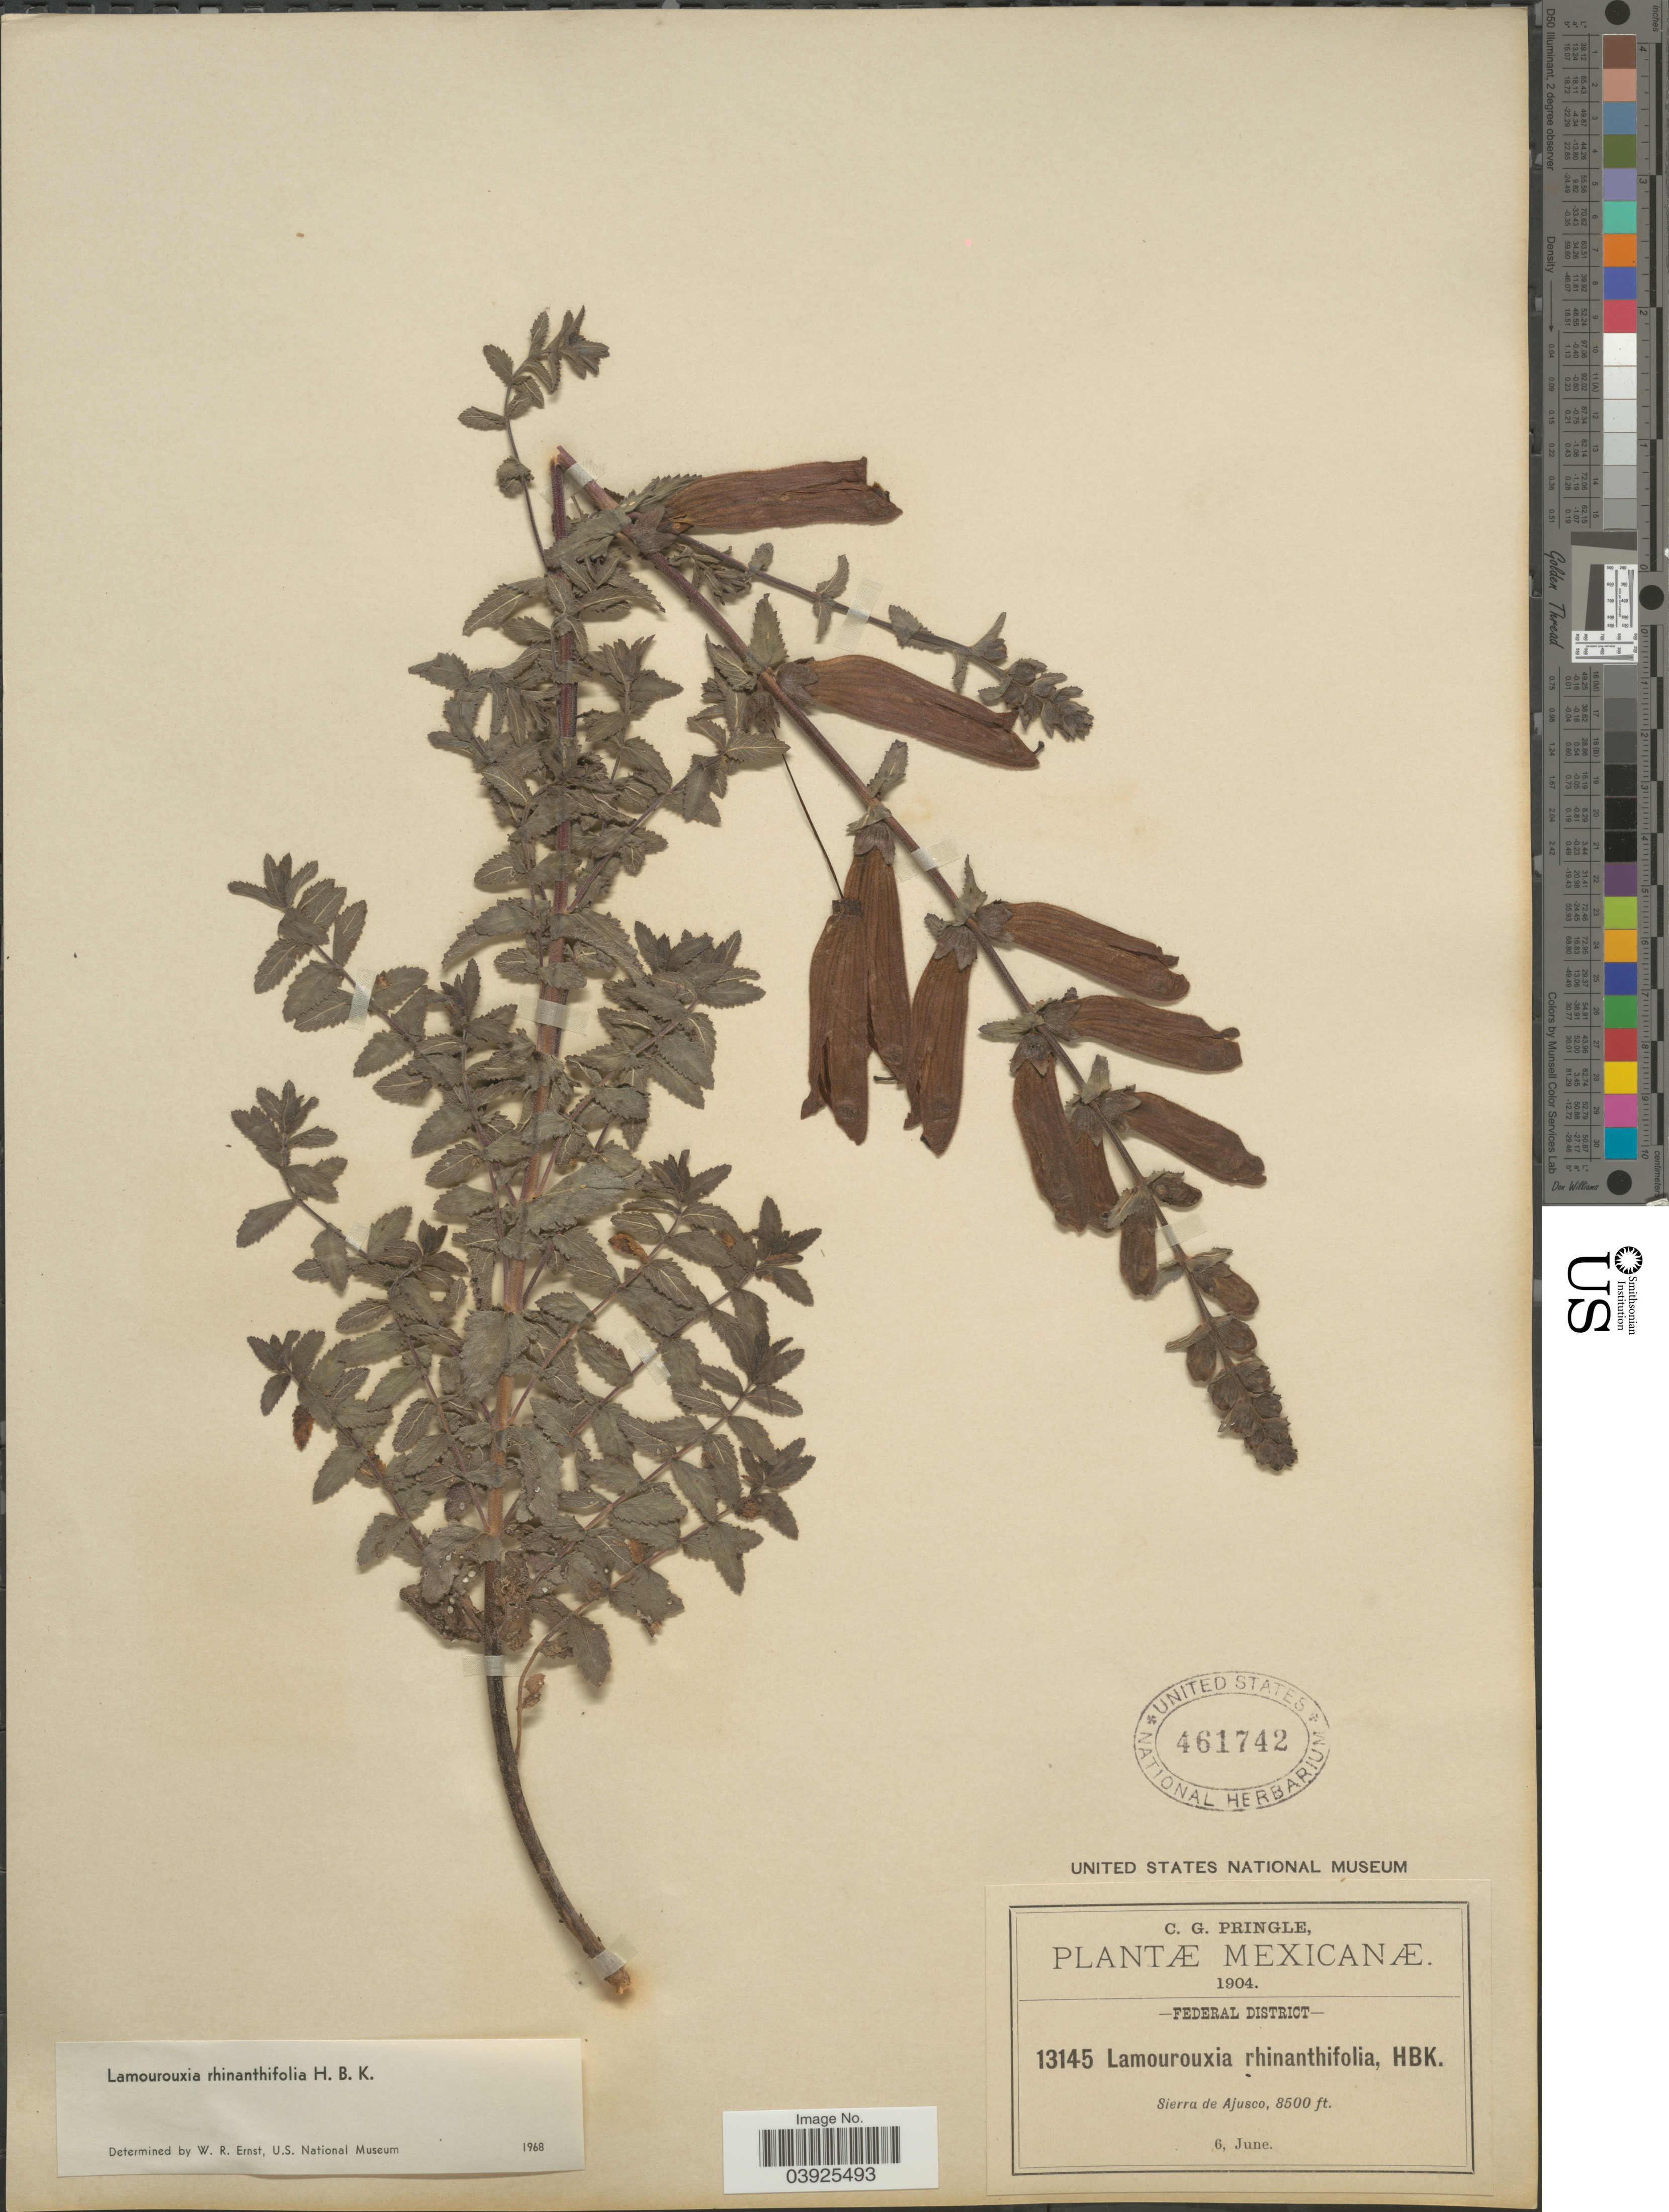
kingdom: Plantae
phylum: Tracheophyta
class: Magnoliopsida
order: Lamiales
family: Orobanchaceae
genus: Lamourouxia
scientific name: Lamourouxia rhinanthifolia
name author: Kunth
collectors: C. G. Pringle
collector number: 13145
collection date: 1904-06-06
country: Mexico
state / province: Distrito Federal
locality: Federal District. Sierra de Ajusco.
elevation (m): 2591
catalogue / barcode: US 461742